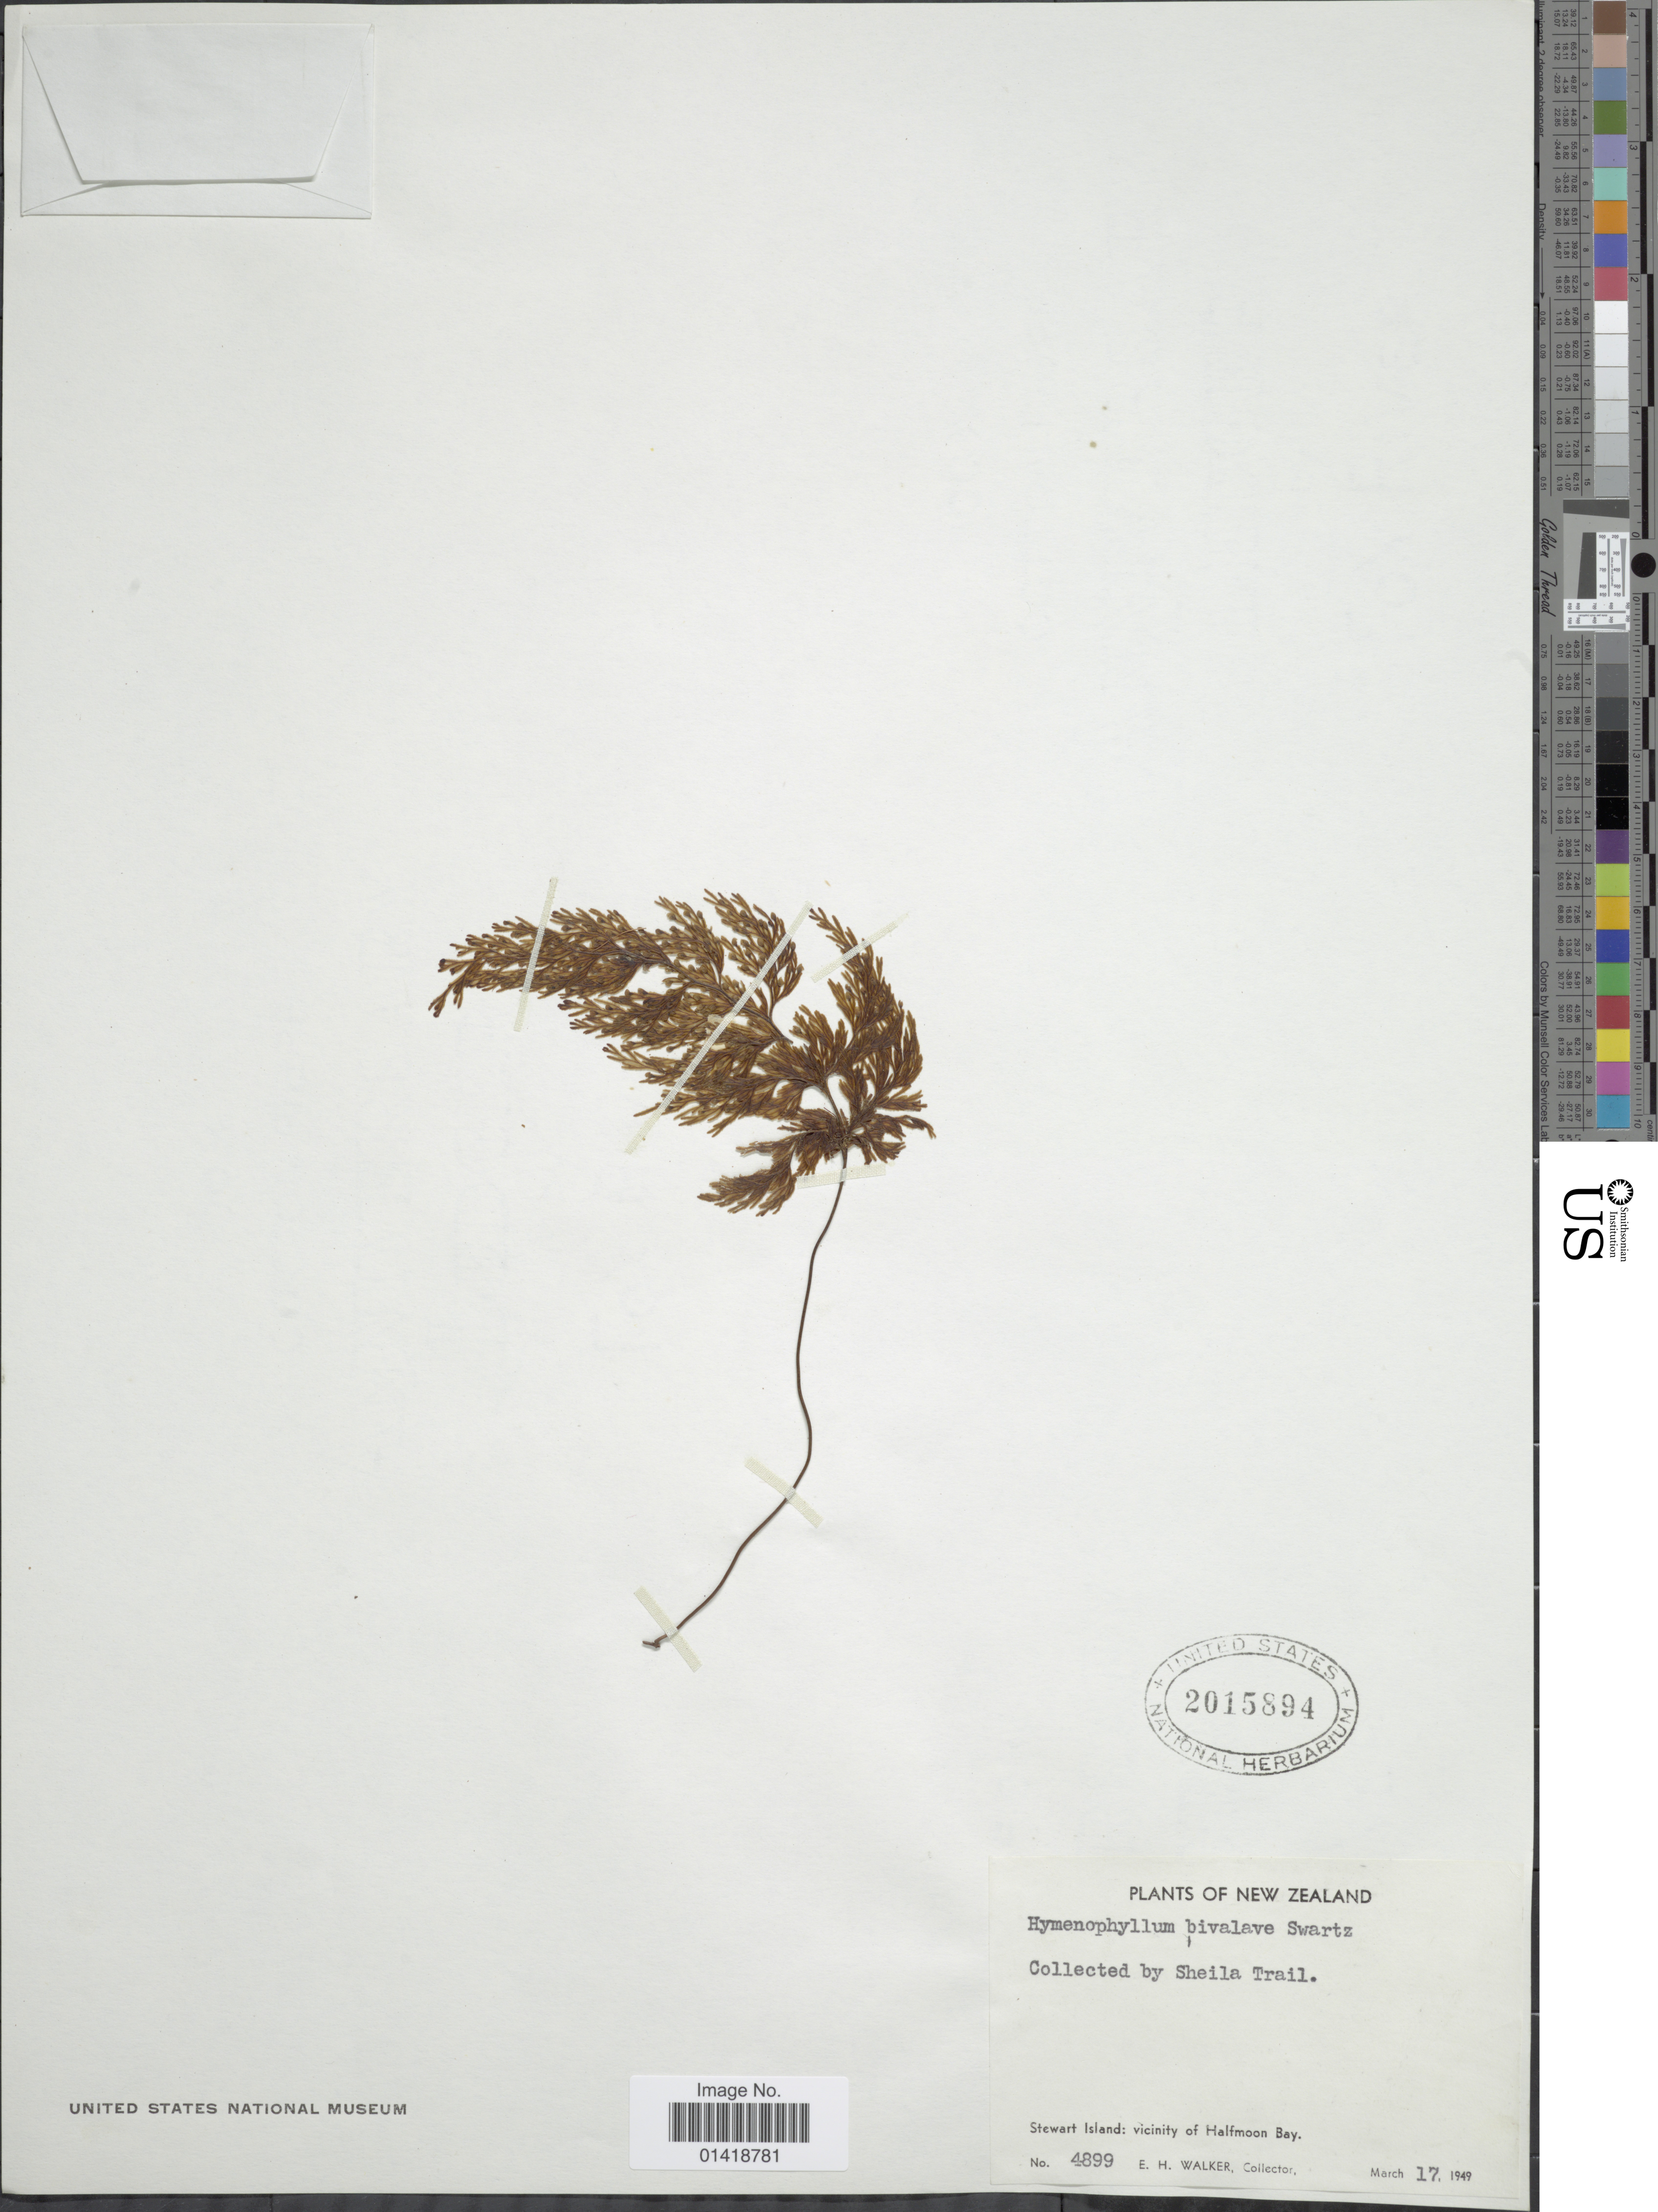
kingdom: Plantae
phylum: Tracheophyta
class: Polypodiopsida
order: Hymenophyllales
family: Hymenophyllaceae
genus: Hymenophyllum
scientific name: Hymenophyllum bivalve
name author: (G. Forst.) Sw.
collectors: E. H. Walker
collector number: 4899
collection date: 1949-03-17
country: New Zealand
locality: Stewart Island: vicinity of Halfmoon Bay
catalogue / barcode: US 2015894